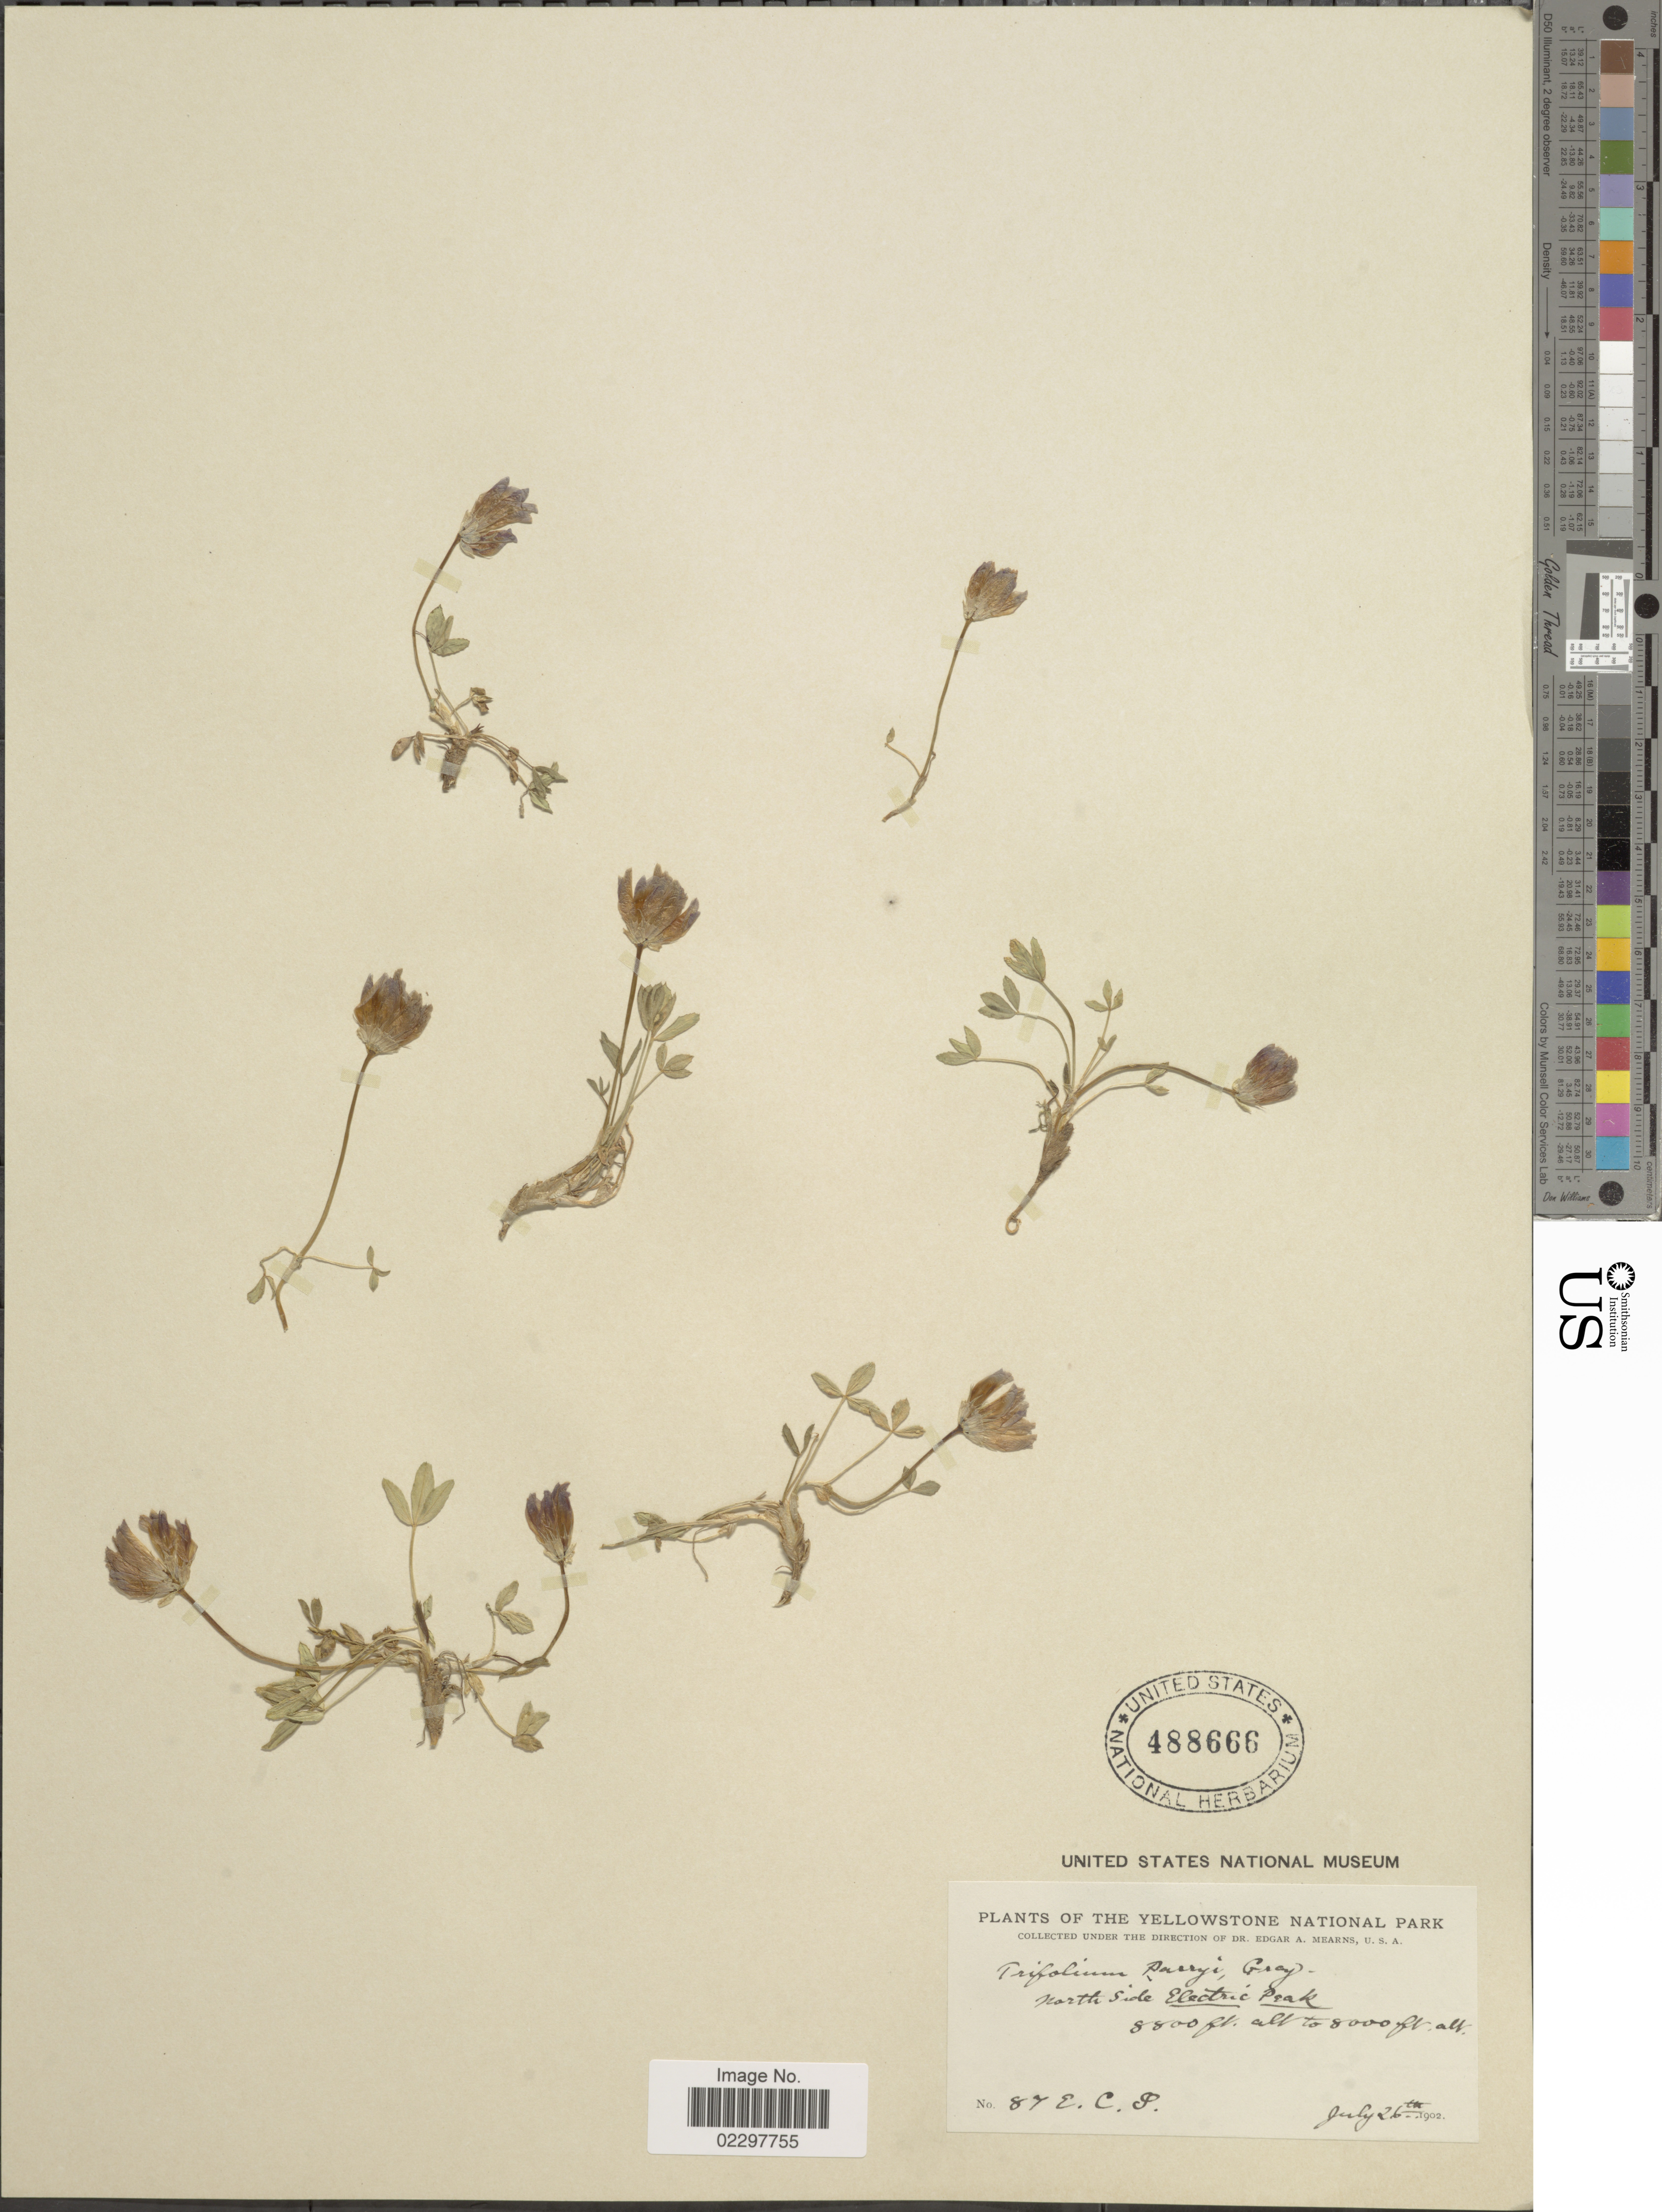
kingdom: Plantae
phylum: Tracheophyta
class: Magnoliopsida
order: Fabales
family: Fabaceae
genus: Trifolium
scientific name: Trifolium parryi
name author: A. Gray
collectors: E. C. Smith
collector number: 87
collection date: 1902-07-26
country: United States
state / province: Montana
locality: The Yellowstone National Park, North side Electric Peak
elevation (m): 2438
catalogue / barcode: US 488666